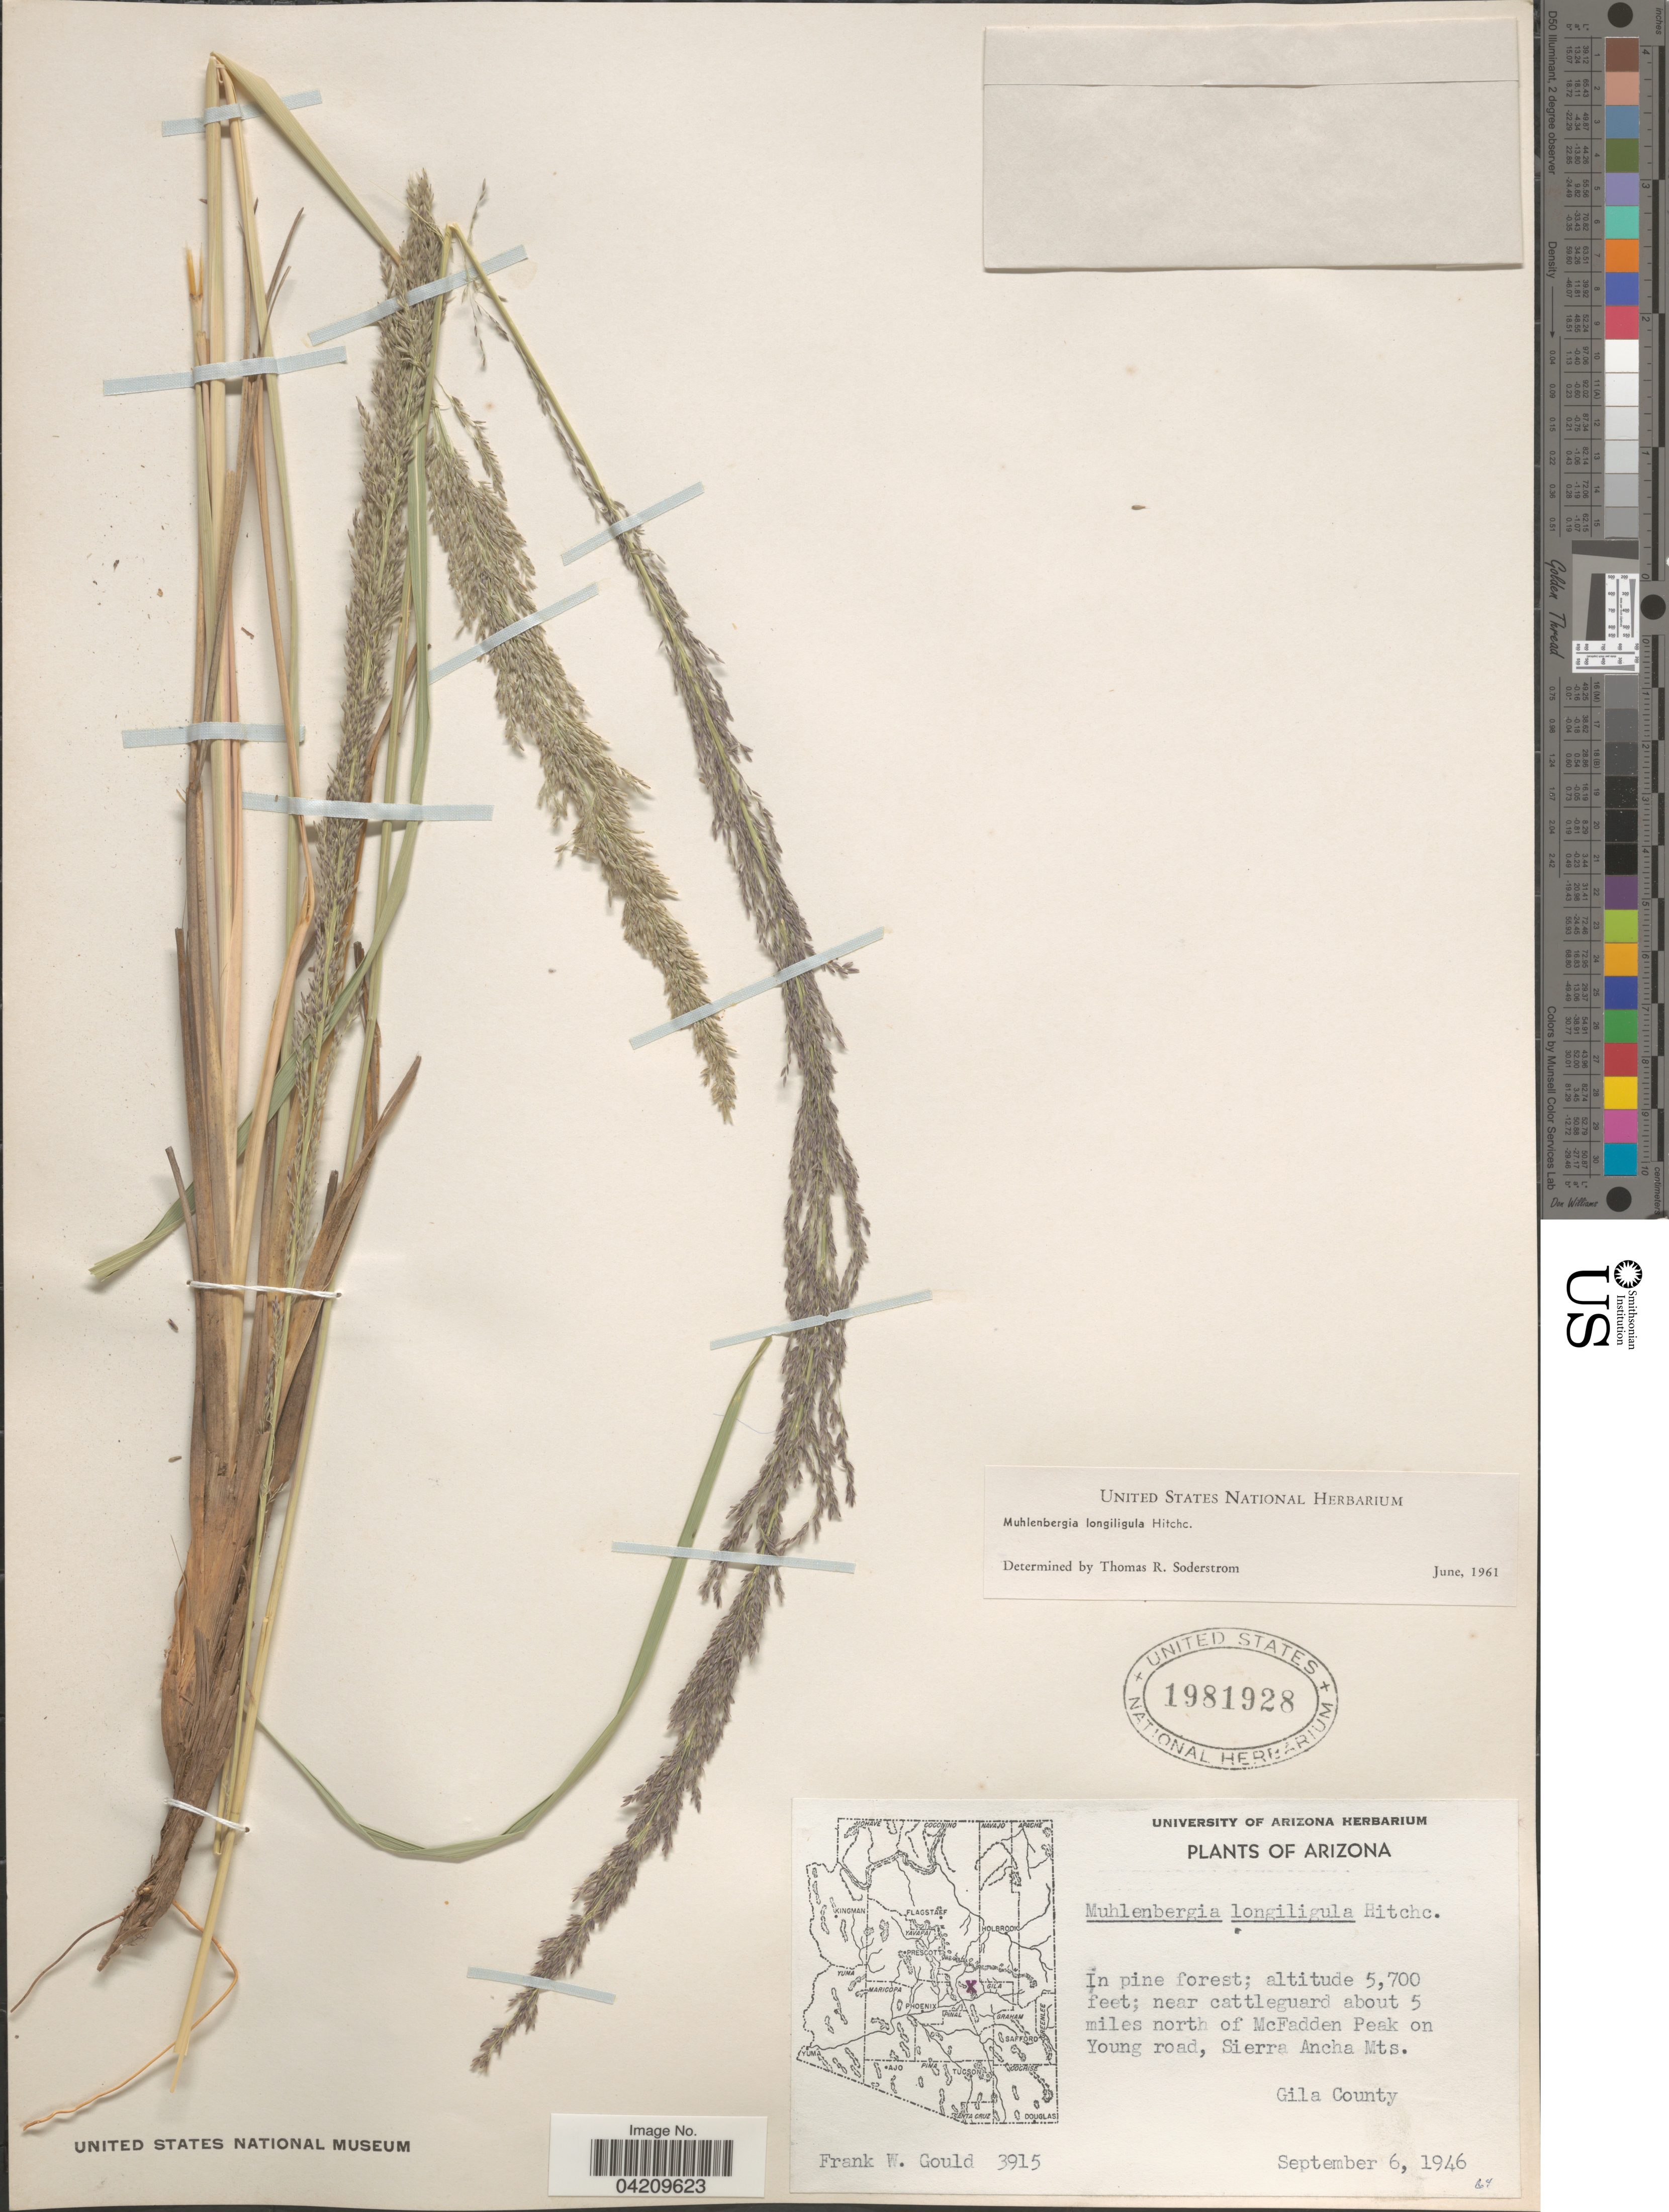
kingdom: Plantae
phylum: Tracheophyta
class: Liliopsida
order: Poales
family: Poaceae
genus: Muhlenbergia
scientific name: Muhlenbergia longiligula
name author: Hitchc.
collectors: F. W. Gould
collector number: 3915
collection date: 1946-09-06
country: United States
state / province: Arizona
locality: In pine forest. Near cattleguard about 5 miles north of McFadden Peak on Young road, Sierra Ancha Mts. Gila County.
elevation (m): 1737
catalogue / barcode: US 1981928